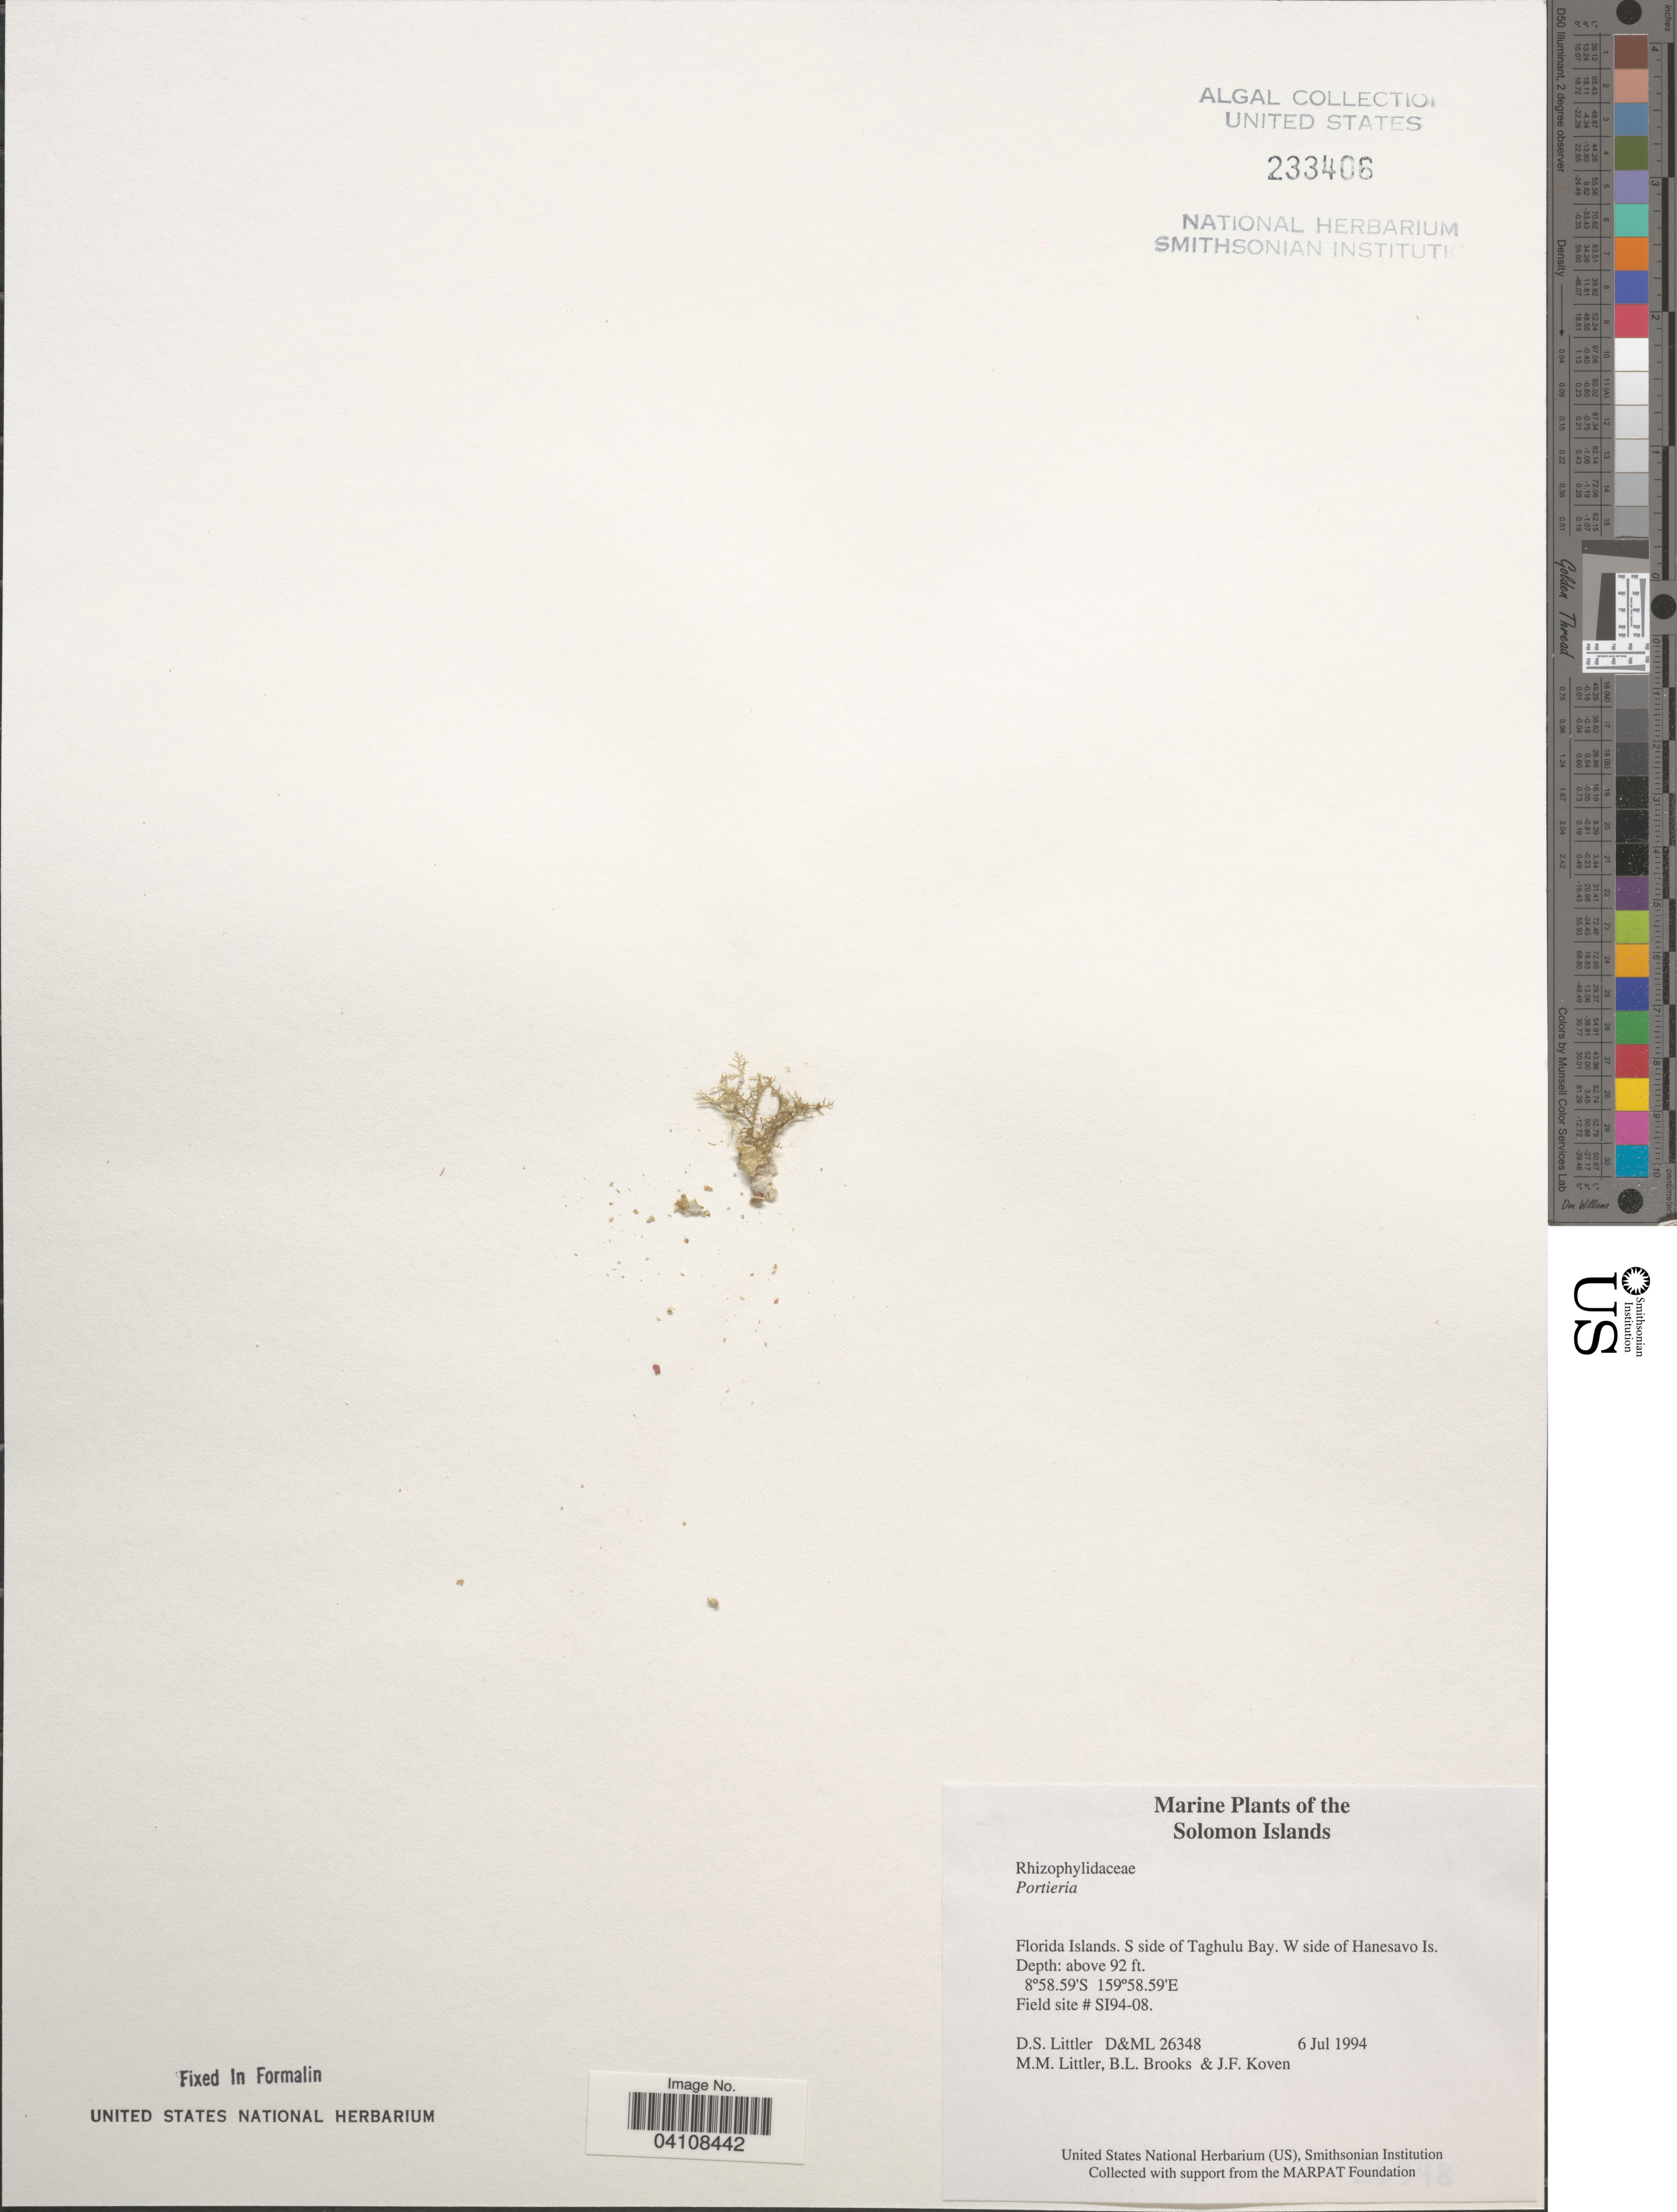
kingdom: Plantae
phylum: Rhodophyta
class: Florideophyceae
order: Gigartinales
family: Rhizophyllidaceae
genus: Portieria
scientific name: Portieria sp.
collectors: D. S. Littler, B. Brooks & J. Koven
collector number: D&ML26348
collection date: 1994-07-06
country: Solomon Islands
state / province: Solomon Islands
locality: Florida Islands. S side of Taghulu Bay. W side of Hanesavo Is. Field site # SI94-08.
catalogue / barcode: US 233406